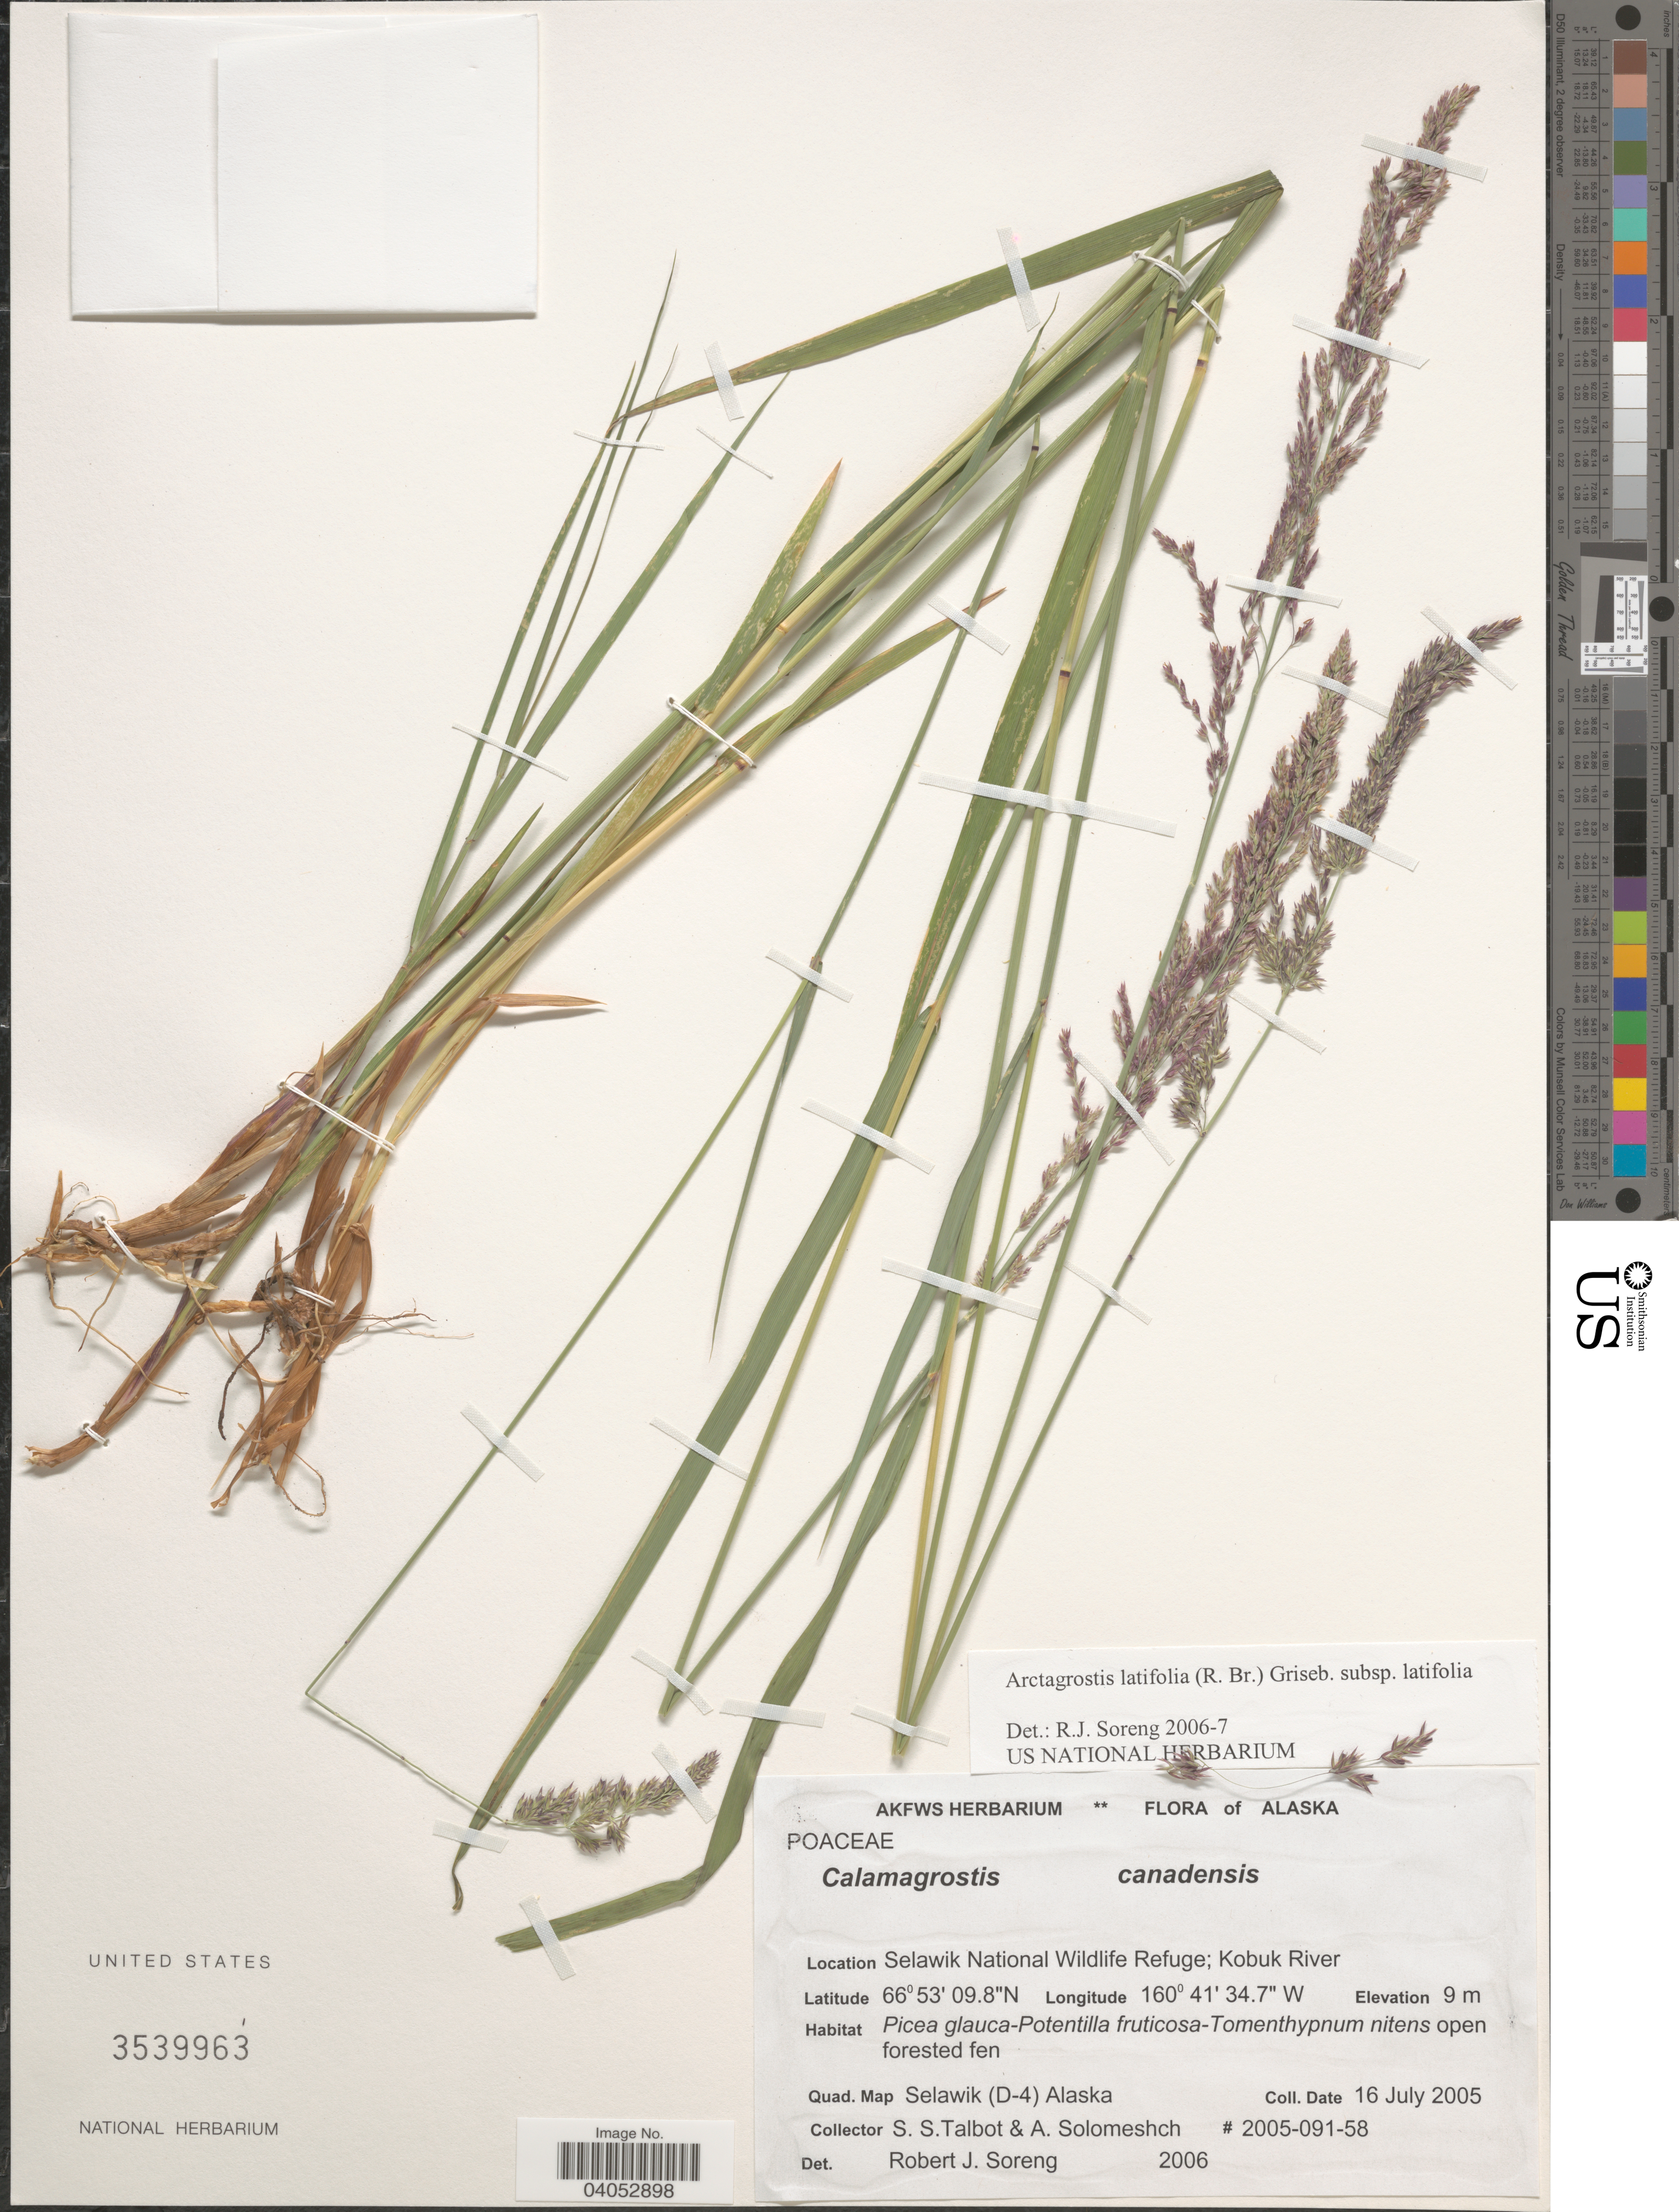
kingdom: Plantae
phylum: Tracheophyta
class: Liliopsida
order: Poales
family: Poaceae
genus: Arctagrostis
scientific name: Arctagrostis latifolia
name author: (R. Br.) Griseb.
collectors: S. S. Talbot & A. Solomeshch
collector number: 2005-091-58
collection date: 2005-07-16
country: United States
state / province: Alaska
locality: Selawik National Wildlife Refuge; Kobuk River. Quad. Map Selawik (D-4).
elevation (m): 9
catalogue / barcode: US 3539963